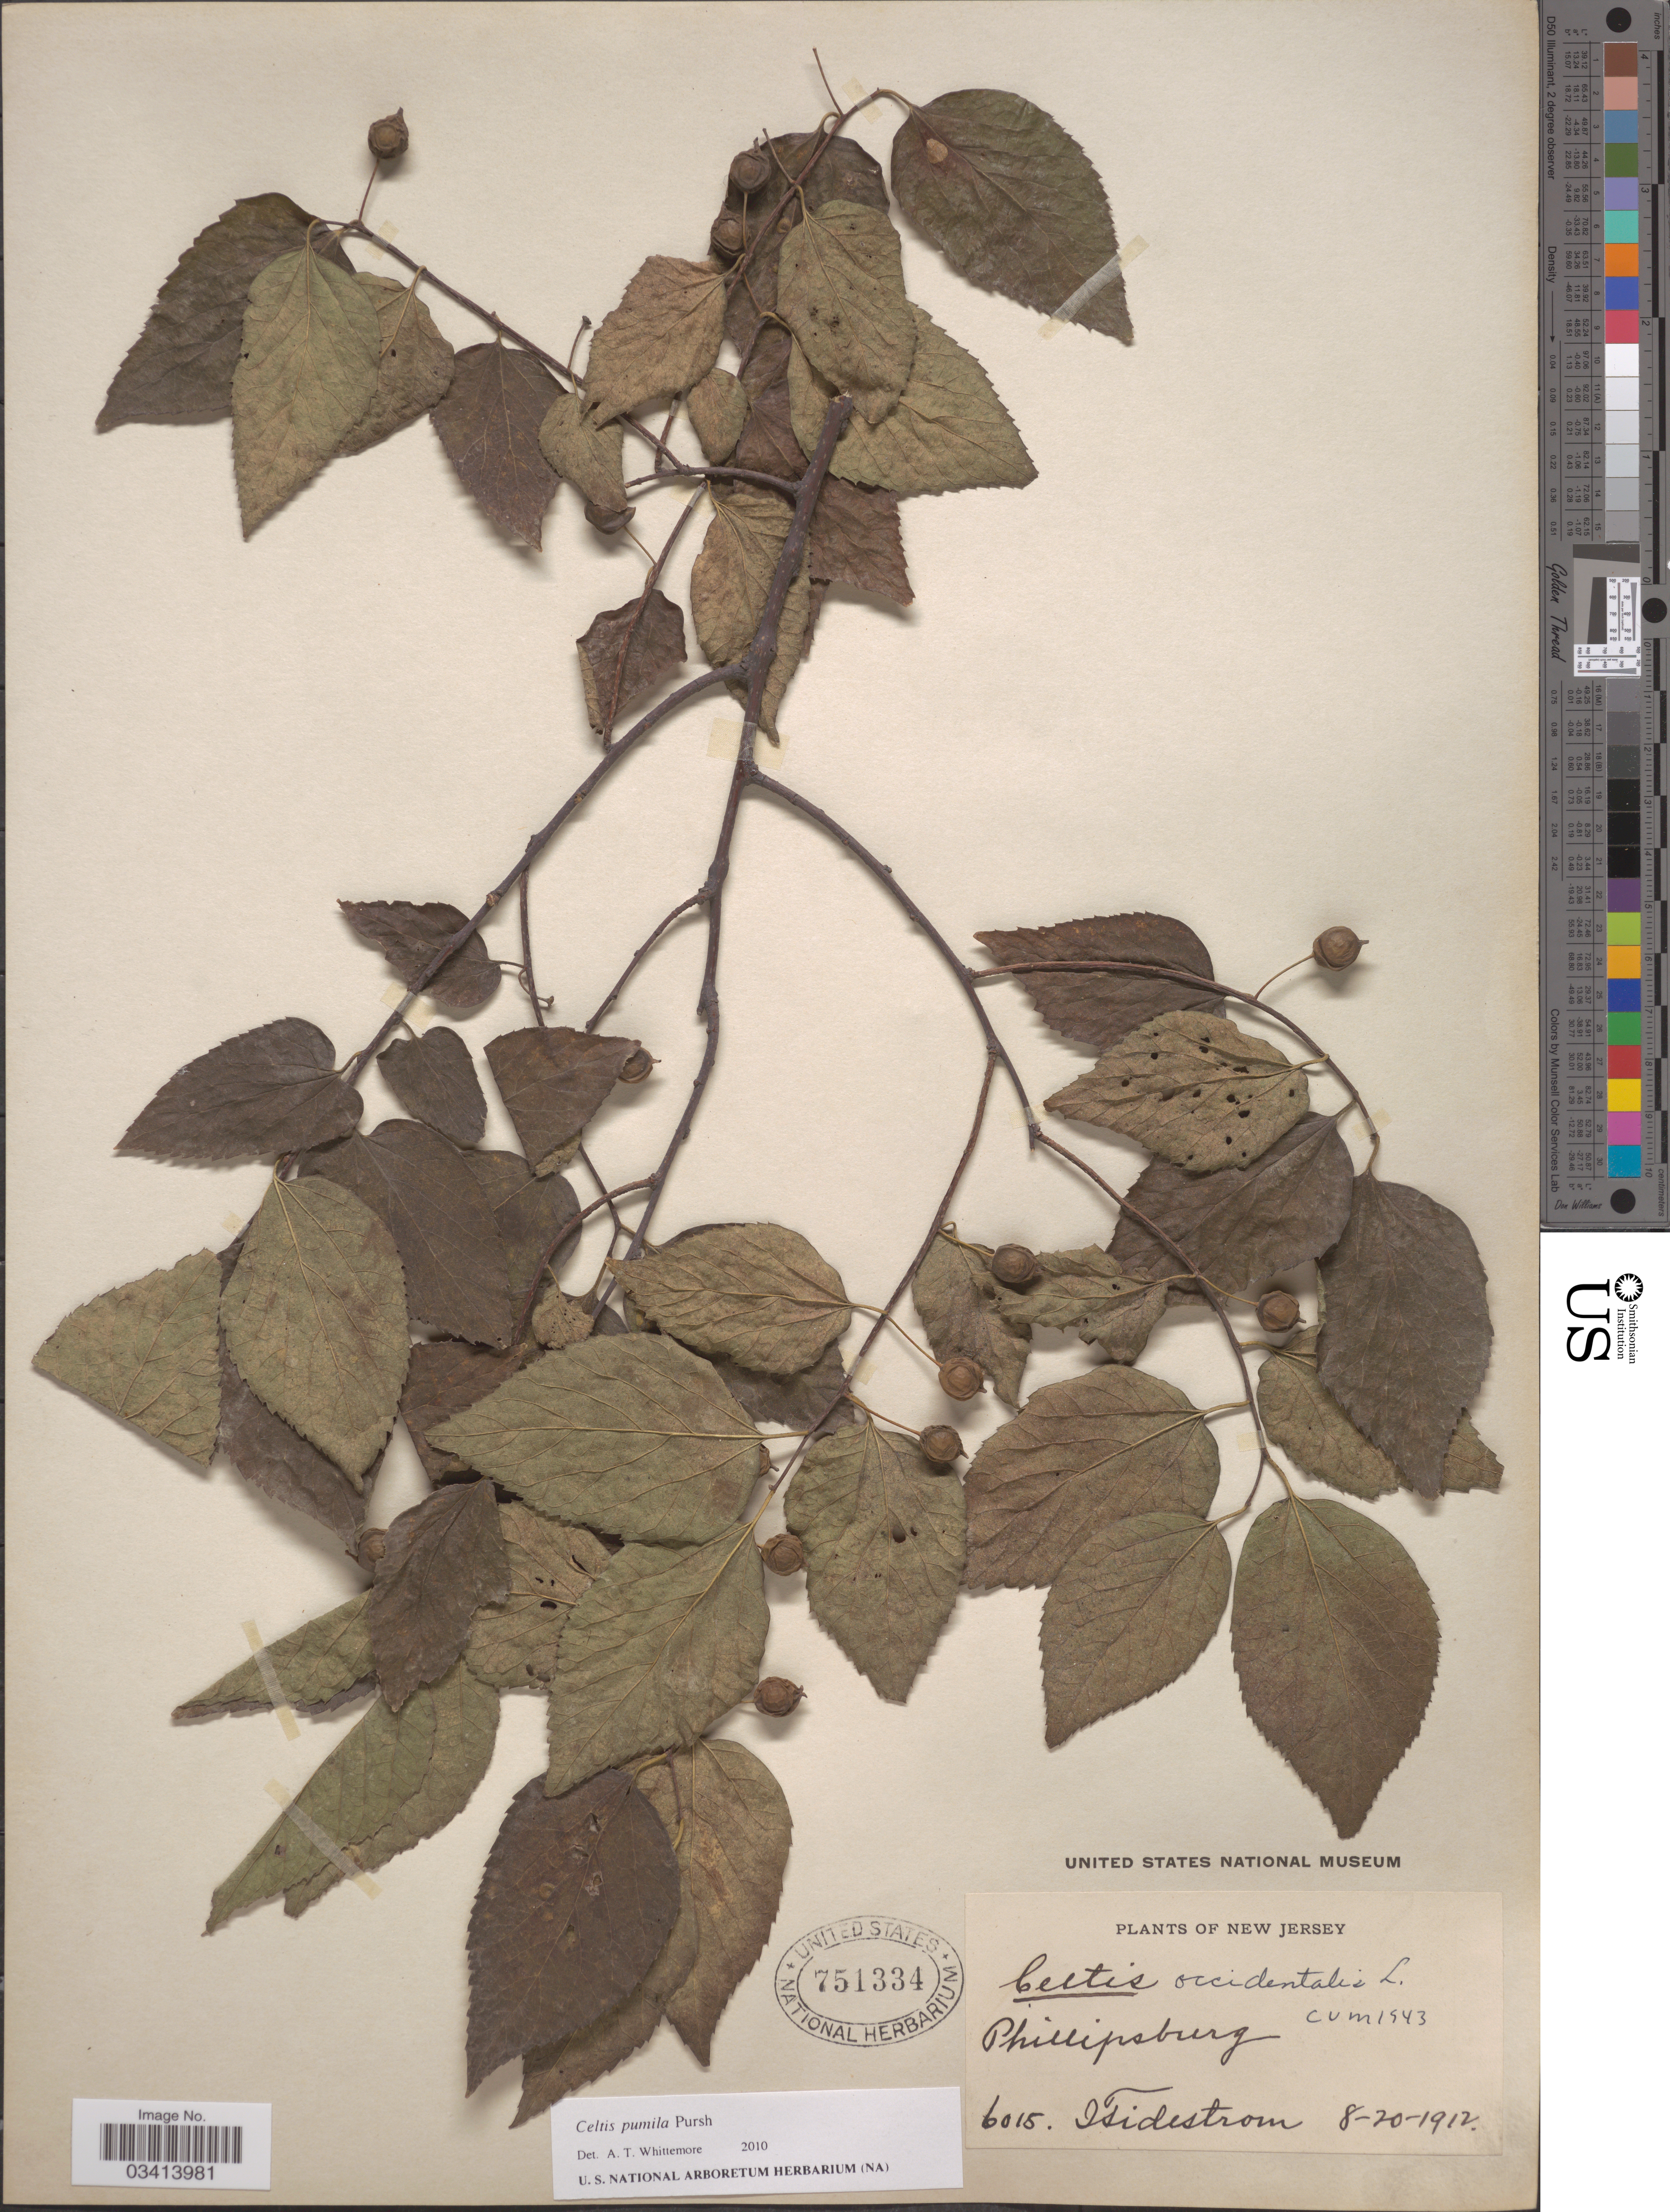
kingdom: Plantae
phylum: Tracheophyta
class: Magnoliopsida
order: Rosales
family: Cannabaceae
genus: Celtis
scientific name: Celtis occidentalis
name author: L.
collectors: I. F. Tidestrom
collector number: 6015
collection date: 1912-08-20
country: United States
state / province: New Jersey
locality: Phillipsburg.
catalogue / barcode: US 751334